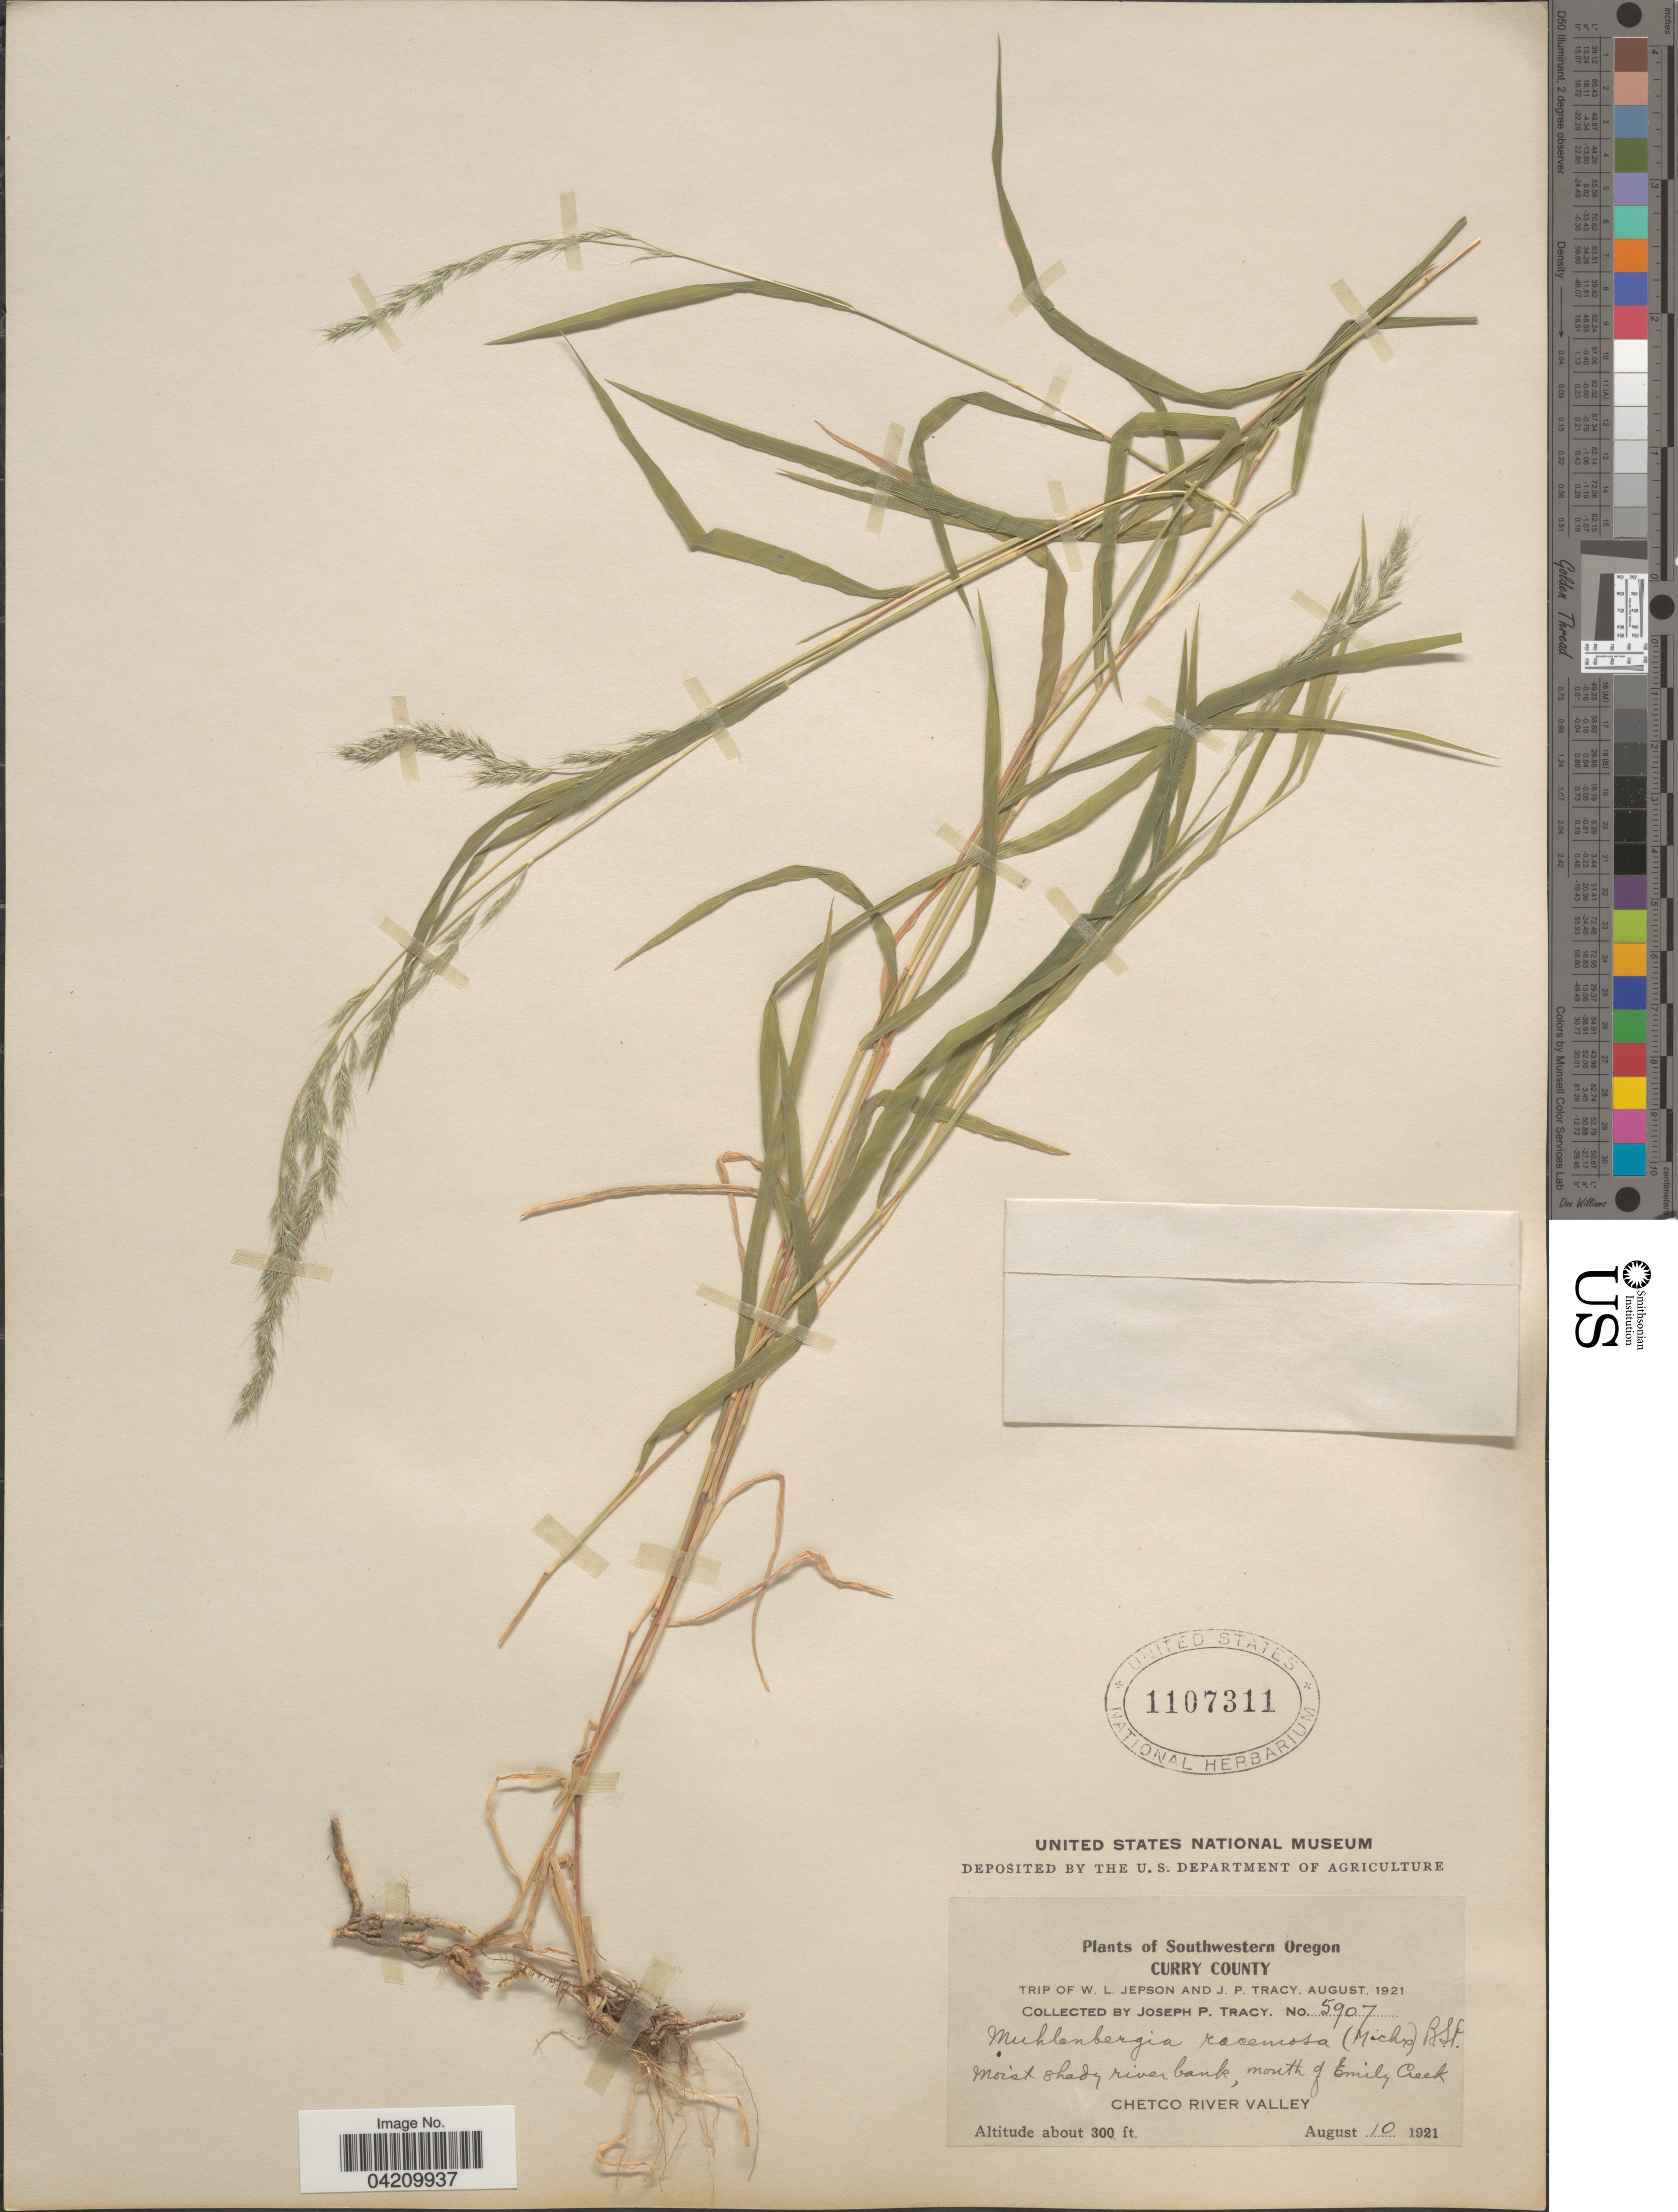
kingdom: Plantae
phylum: Tracheophyta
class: Liliopsida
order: Poales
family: Poaceae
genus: Muhlenbergia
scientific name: Muhlenbergia mexicana var. filiformis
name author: (Torr.) Scribn.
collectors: J. Tracy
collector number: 5907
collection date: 1921-08-10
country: United States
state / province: Oregon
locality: Southwestern Oregon. Trip of W. L. Jepson and J. P. Tracy, August 1921. Moist shady river bank, mouth of Emily Creek. Chetco River Valley.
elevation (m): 91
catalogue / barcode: US 1107311